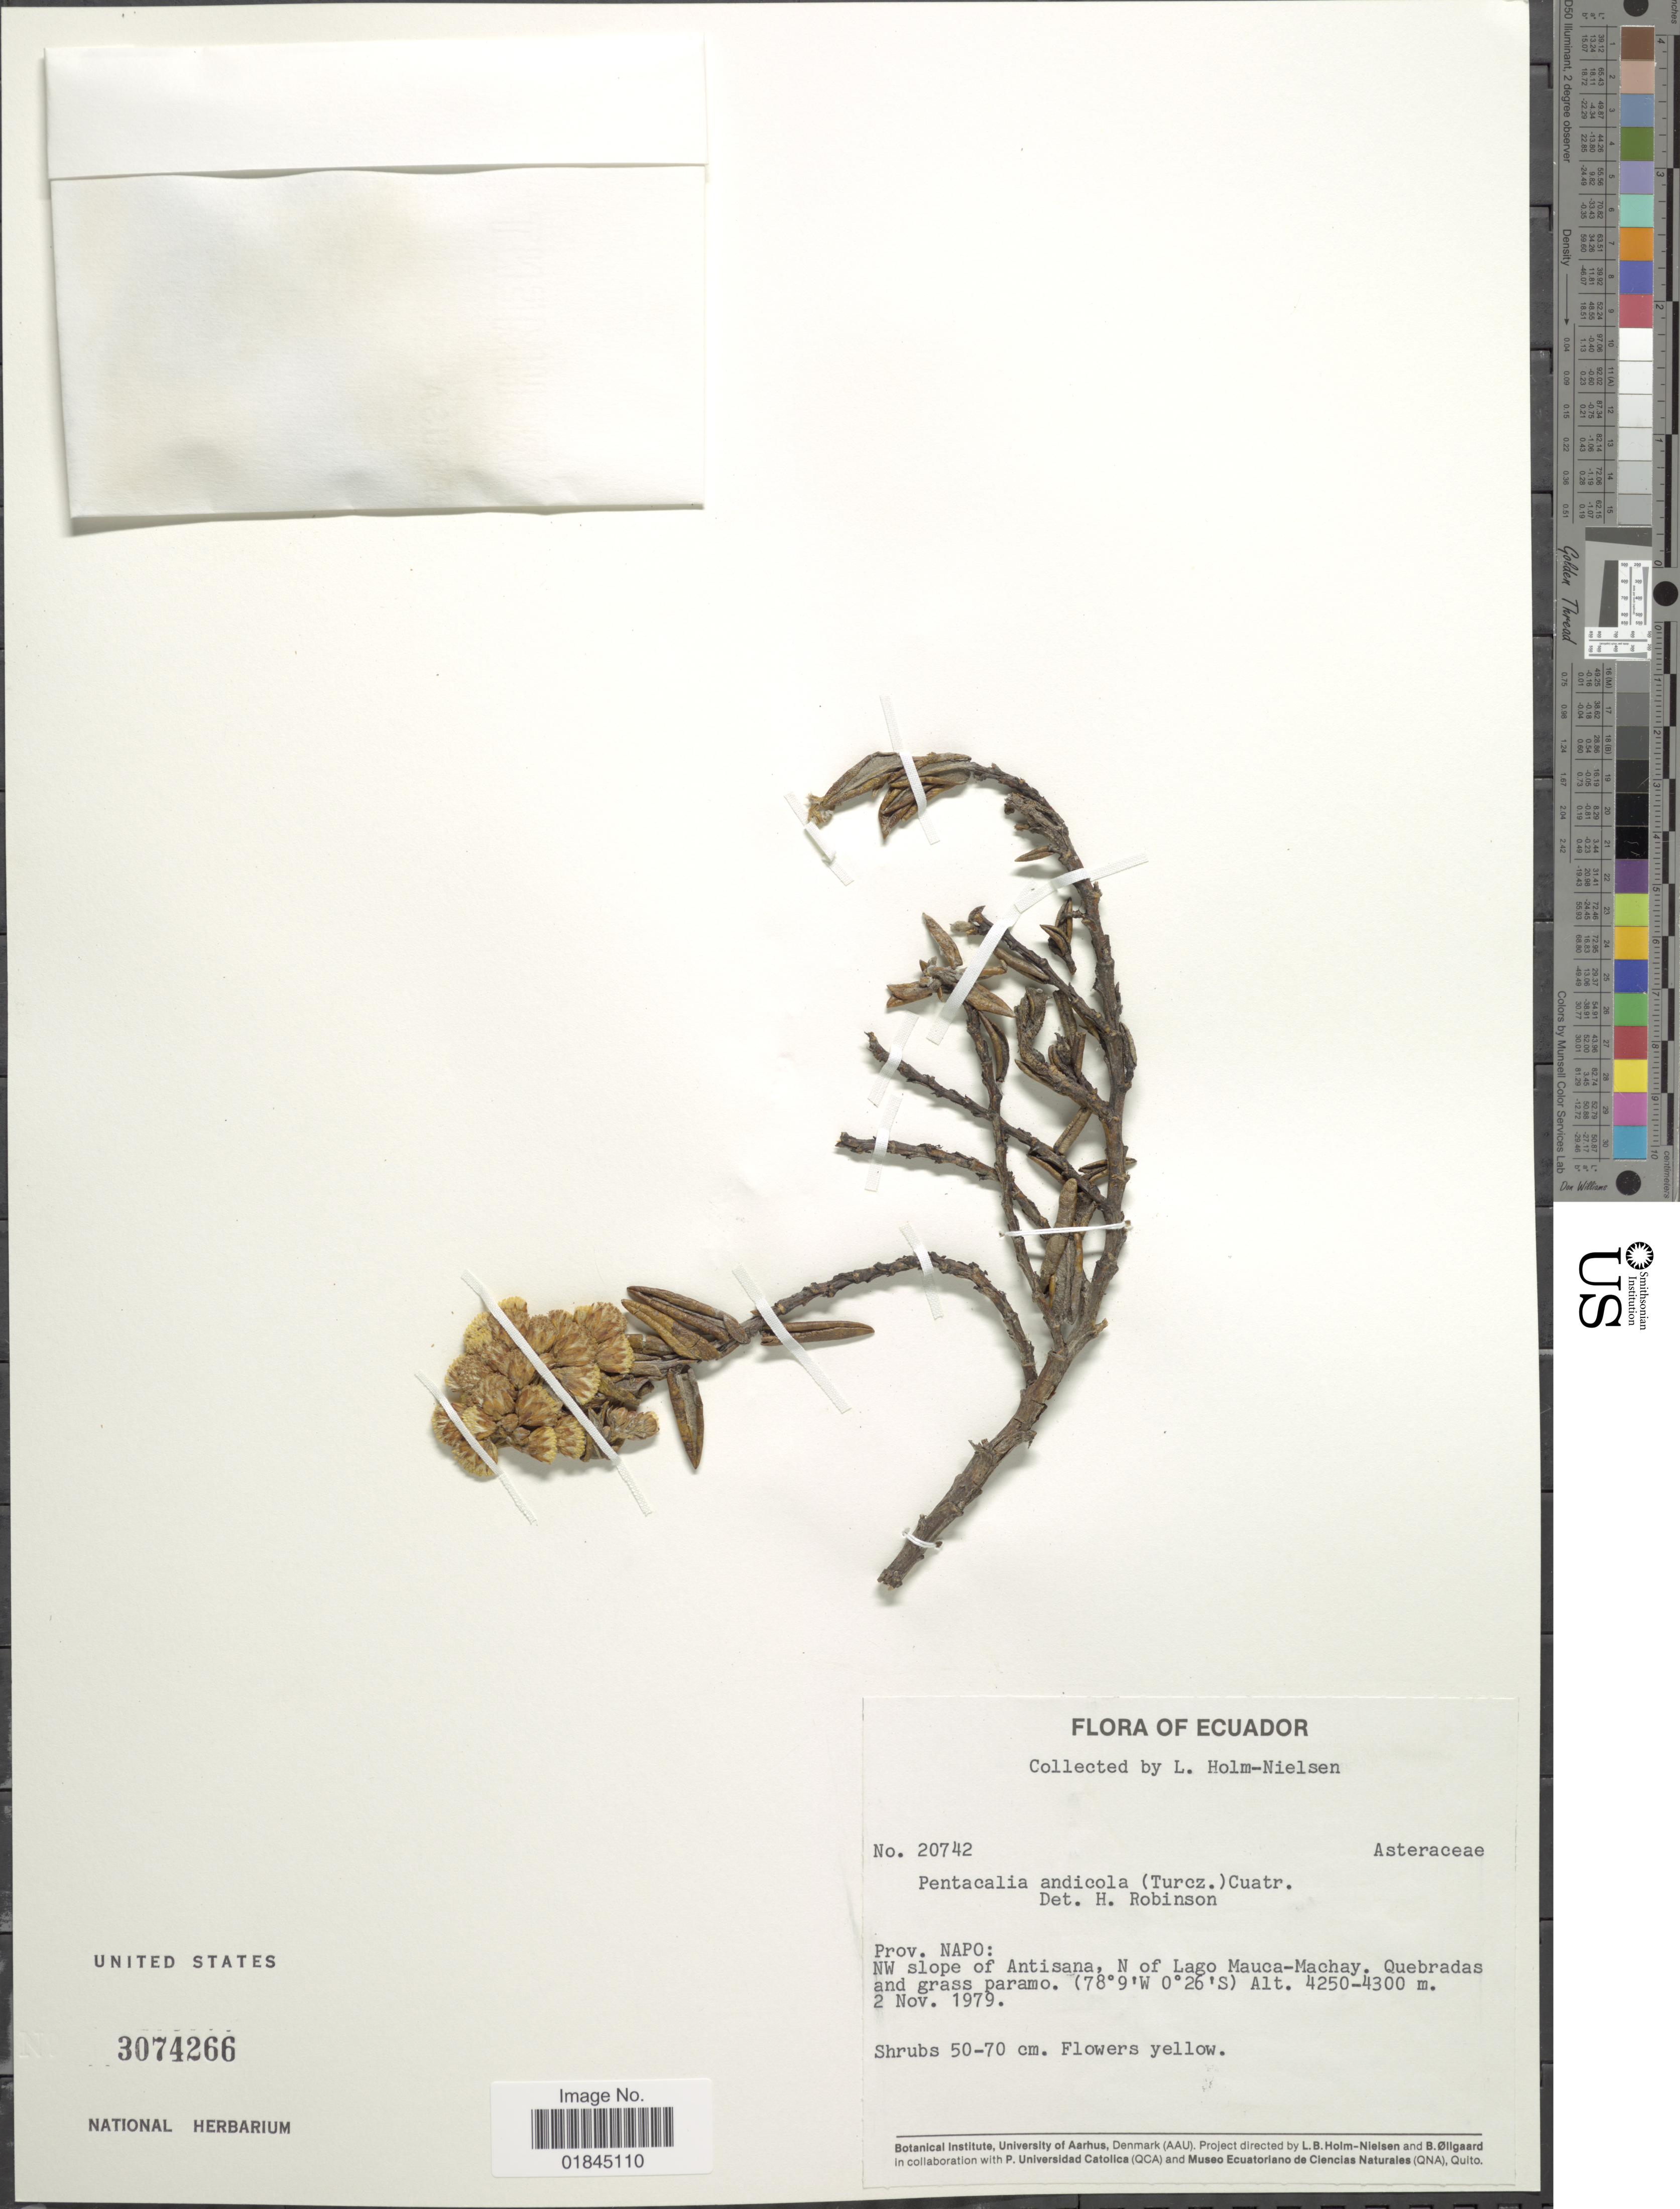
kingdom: Plantae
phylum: Tracheophyta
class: Magnoliopsida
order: Asterales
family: Asteraceae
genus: Pentacalia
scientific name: Pentacalia andicola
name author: (Turcz.) Cuatrec.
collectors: L. B. Holm-Nielsen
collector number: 20742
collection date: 1979-11-02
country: Ecuador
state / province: Napo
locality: NW slope of Antisana, N of Lago Mauca-Machay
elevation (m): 4250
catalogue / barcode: US 3074266